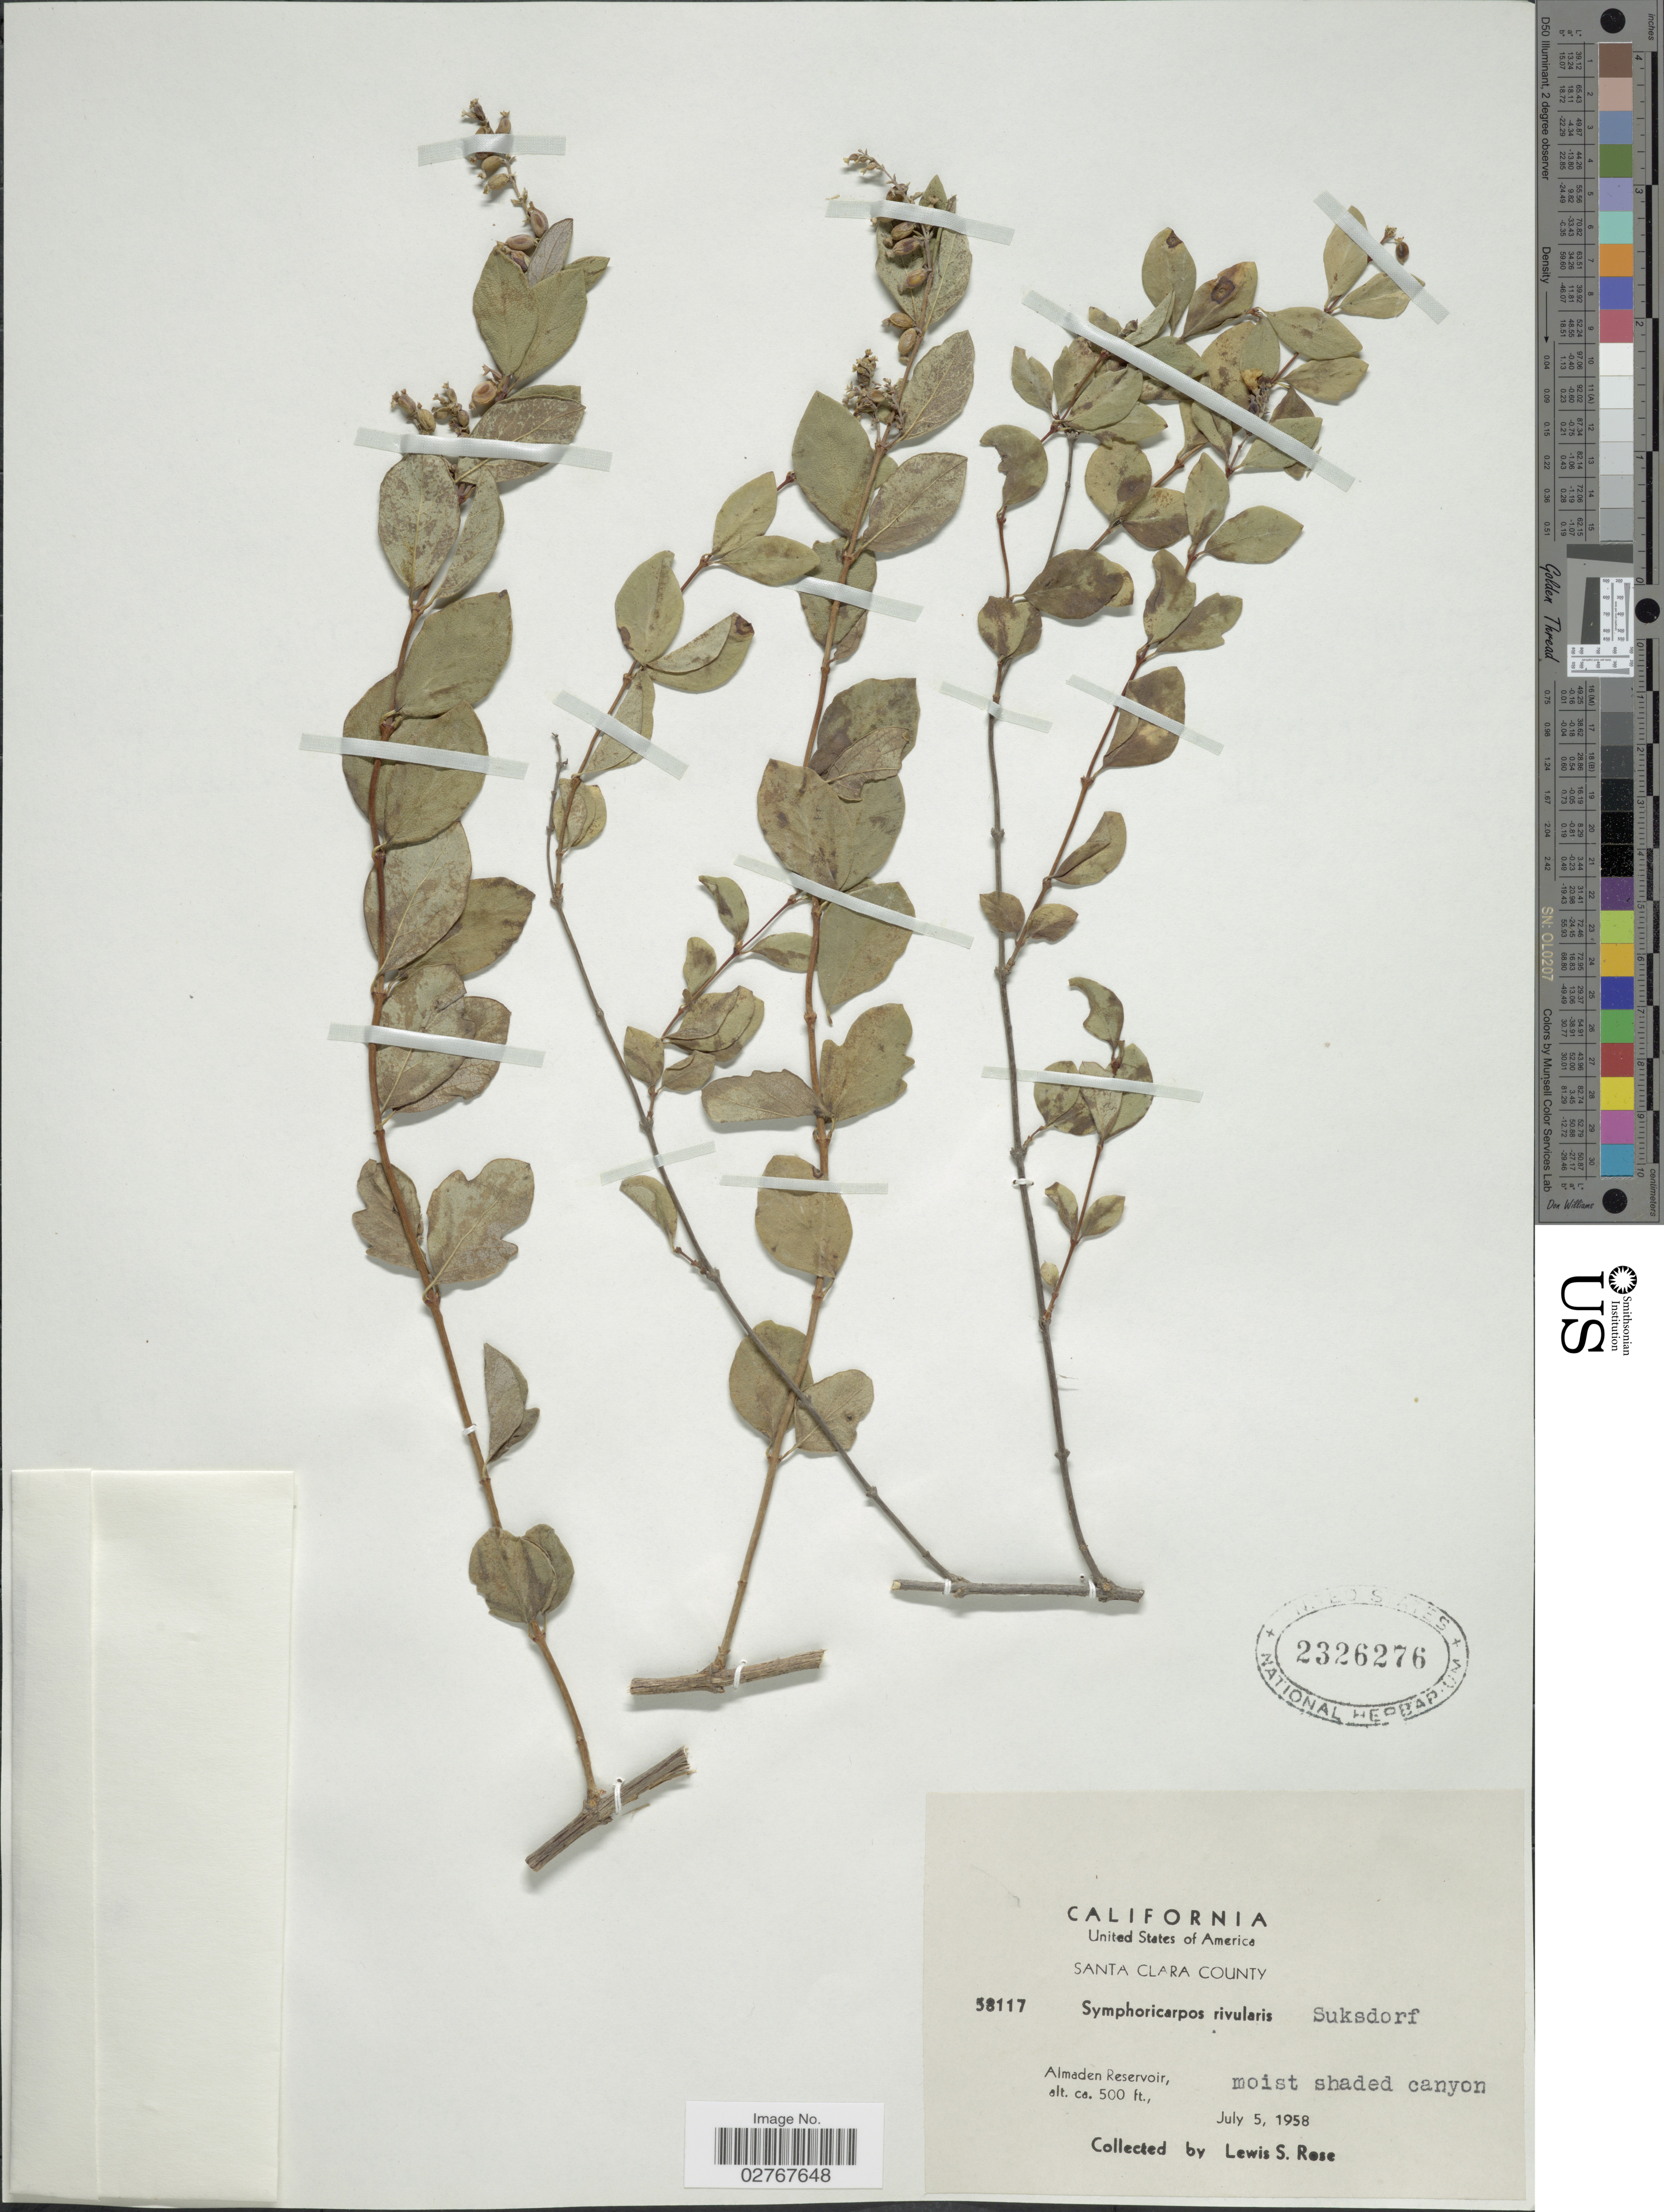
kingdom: Plantae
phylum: Tracheophyta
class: Magnoliopsida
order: Dipsacales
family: Caprifoliaceae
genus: Symphoricarpos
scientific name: Symphoricarpos rivularis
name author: Suksd.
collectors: L. S. Rose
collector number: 58117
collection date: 1958-07-05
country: United States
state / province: California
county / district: Santa Clara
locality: Santa Clara County. Almaden Reservoir.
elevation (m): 152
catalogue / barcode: US 2326276